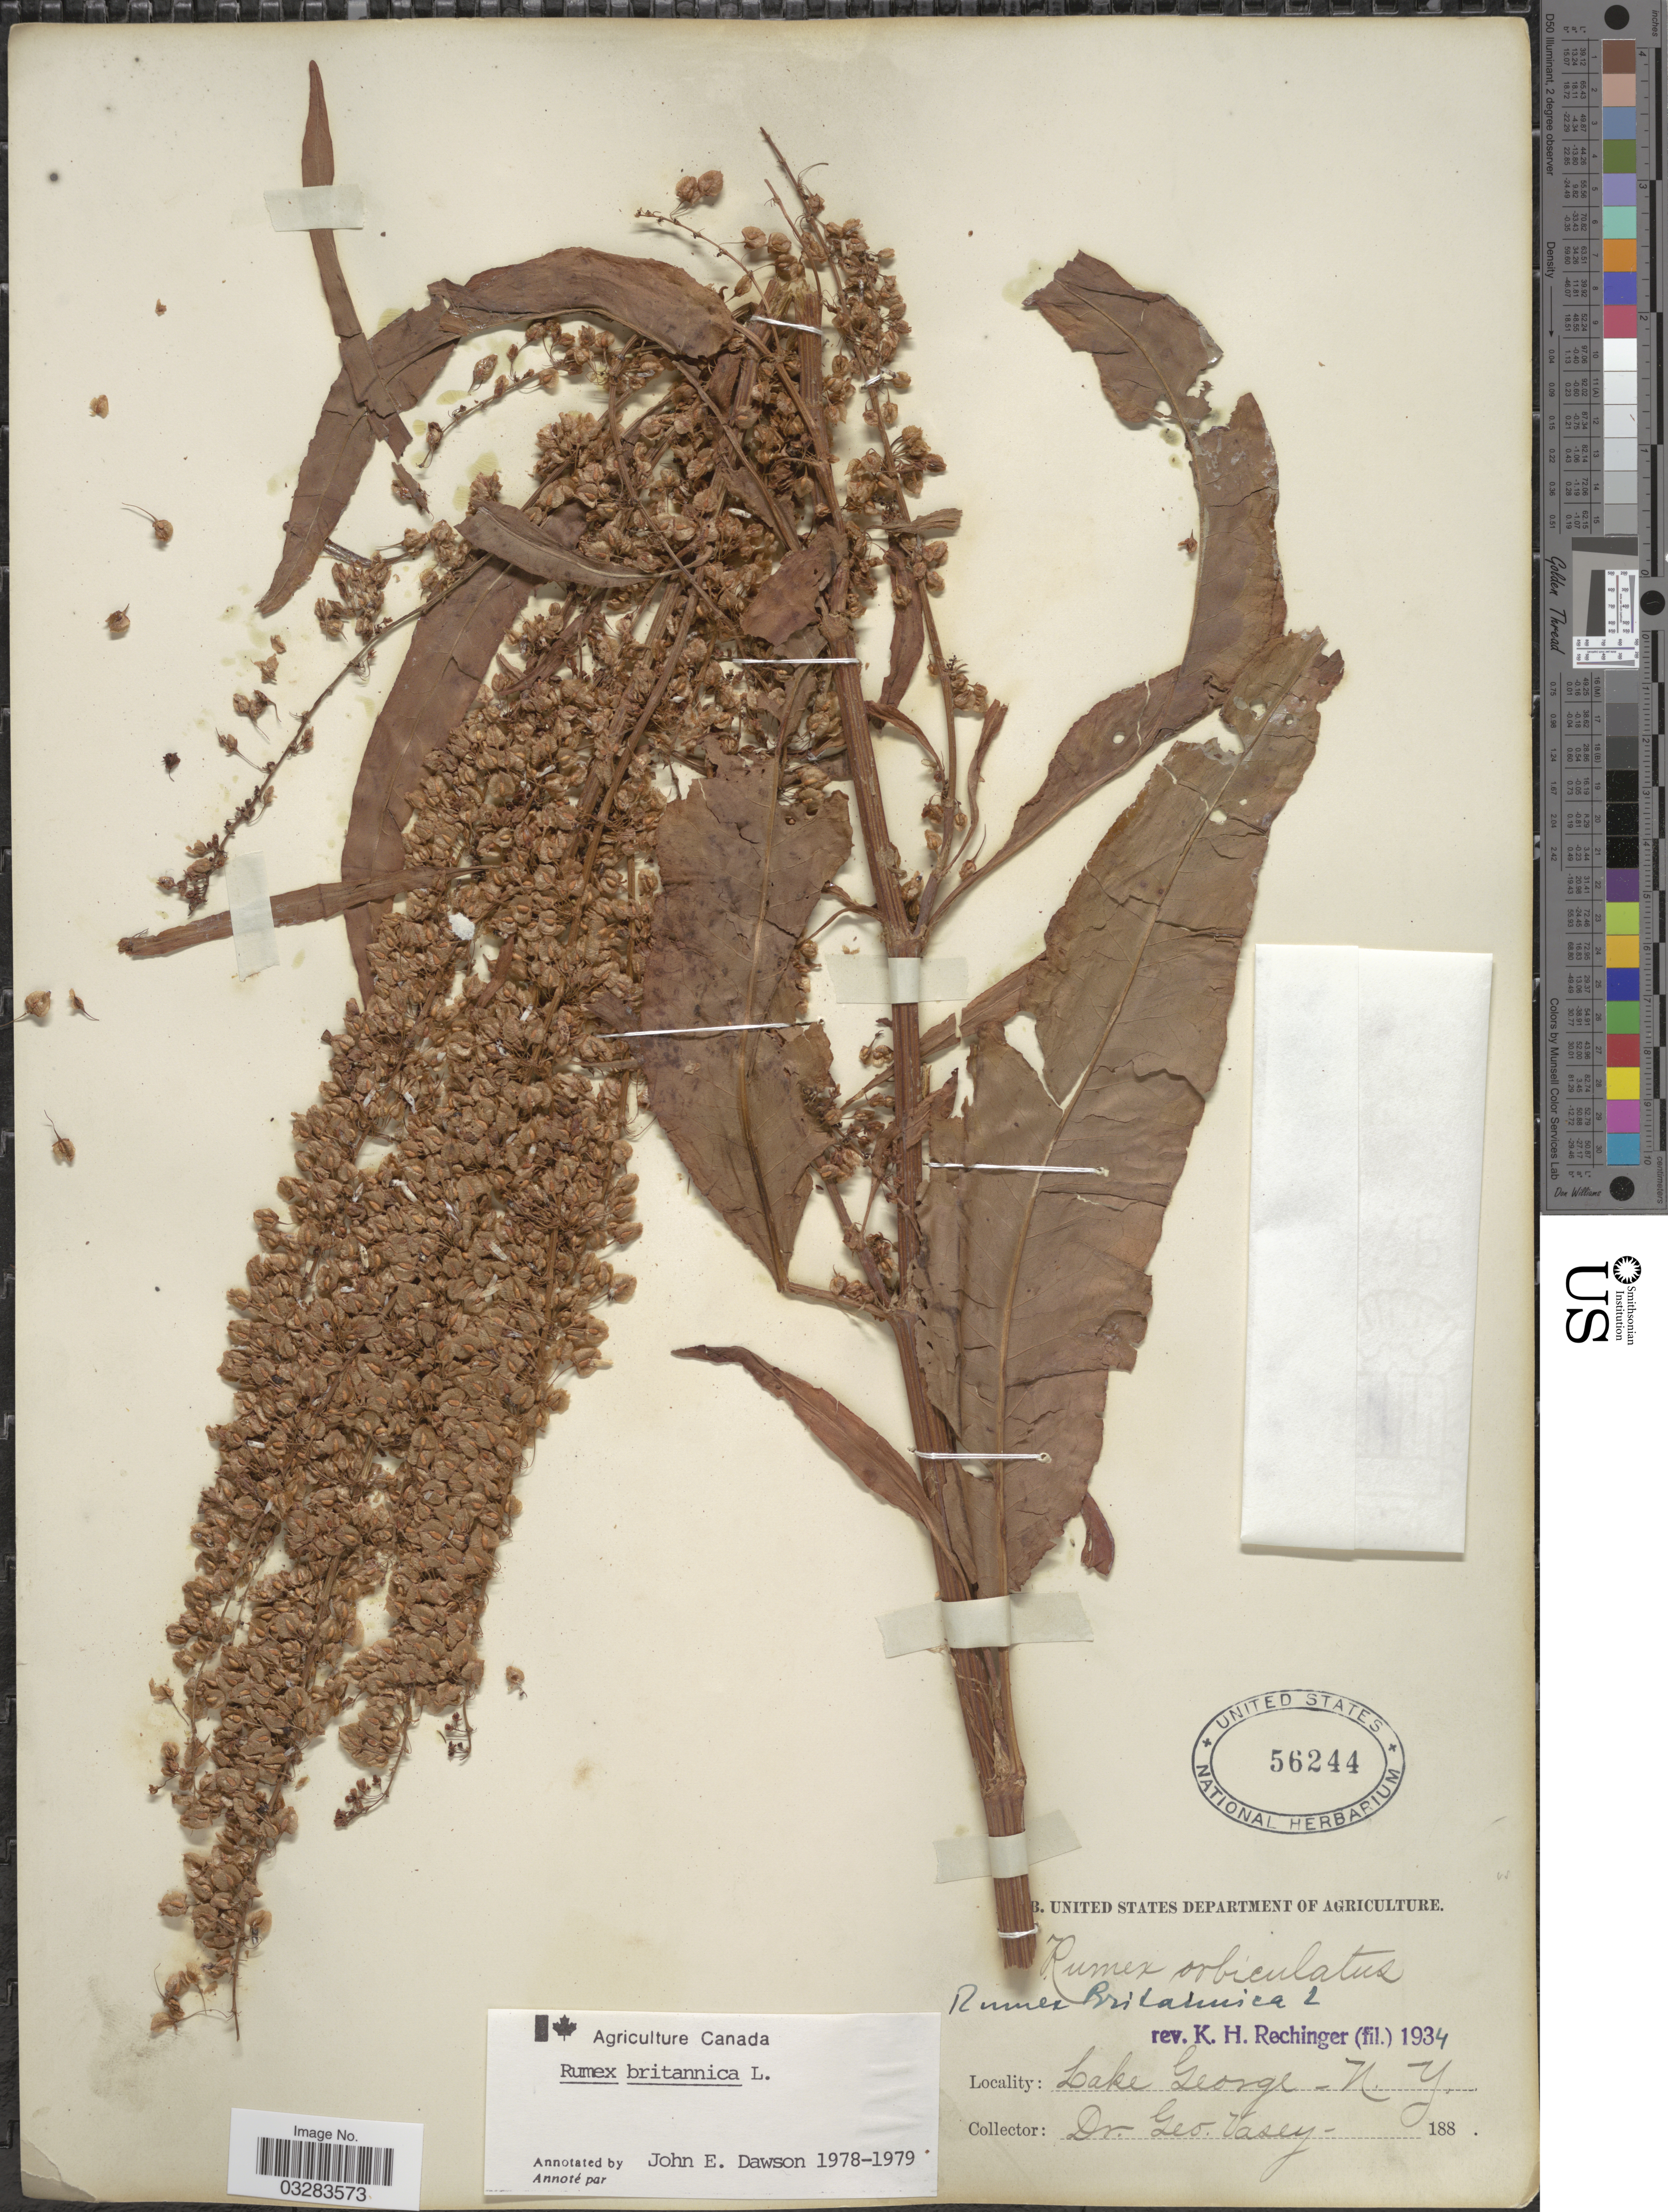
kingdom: Plantae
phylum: Tracheophyta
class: Magnoliopsida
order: Caryophyllales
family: Polygonaceae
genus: Rumex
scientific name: Rumex britannica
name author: L.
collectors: G. Vasey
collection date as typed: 188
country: United States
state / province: New York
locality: Lake George.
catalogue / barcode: US 56244